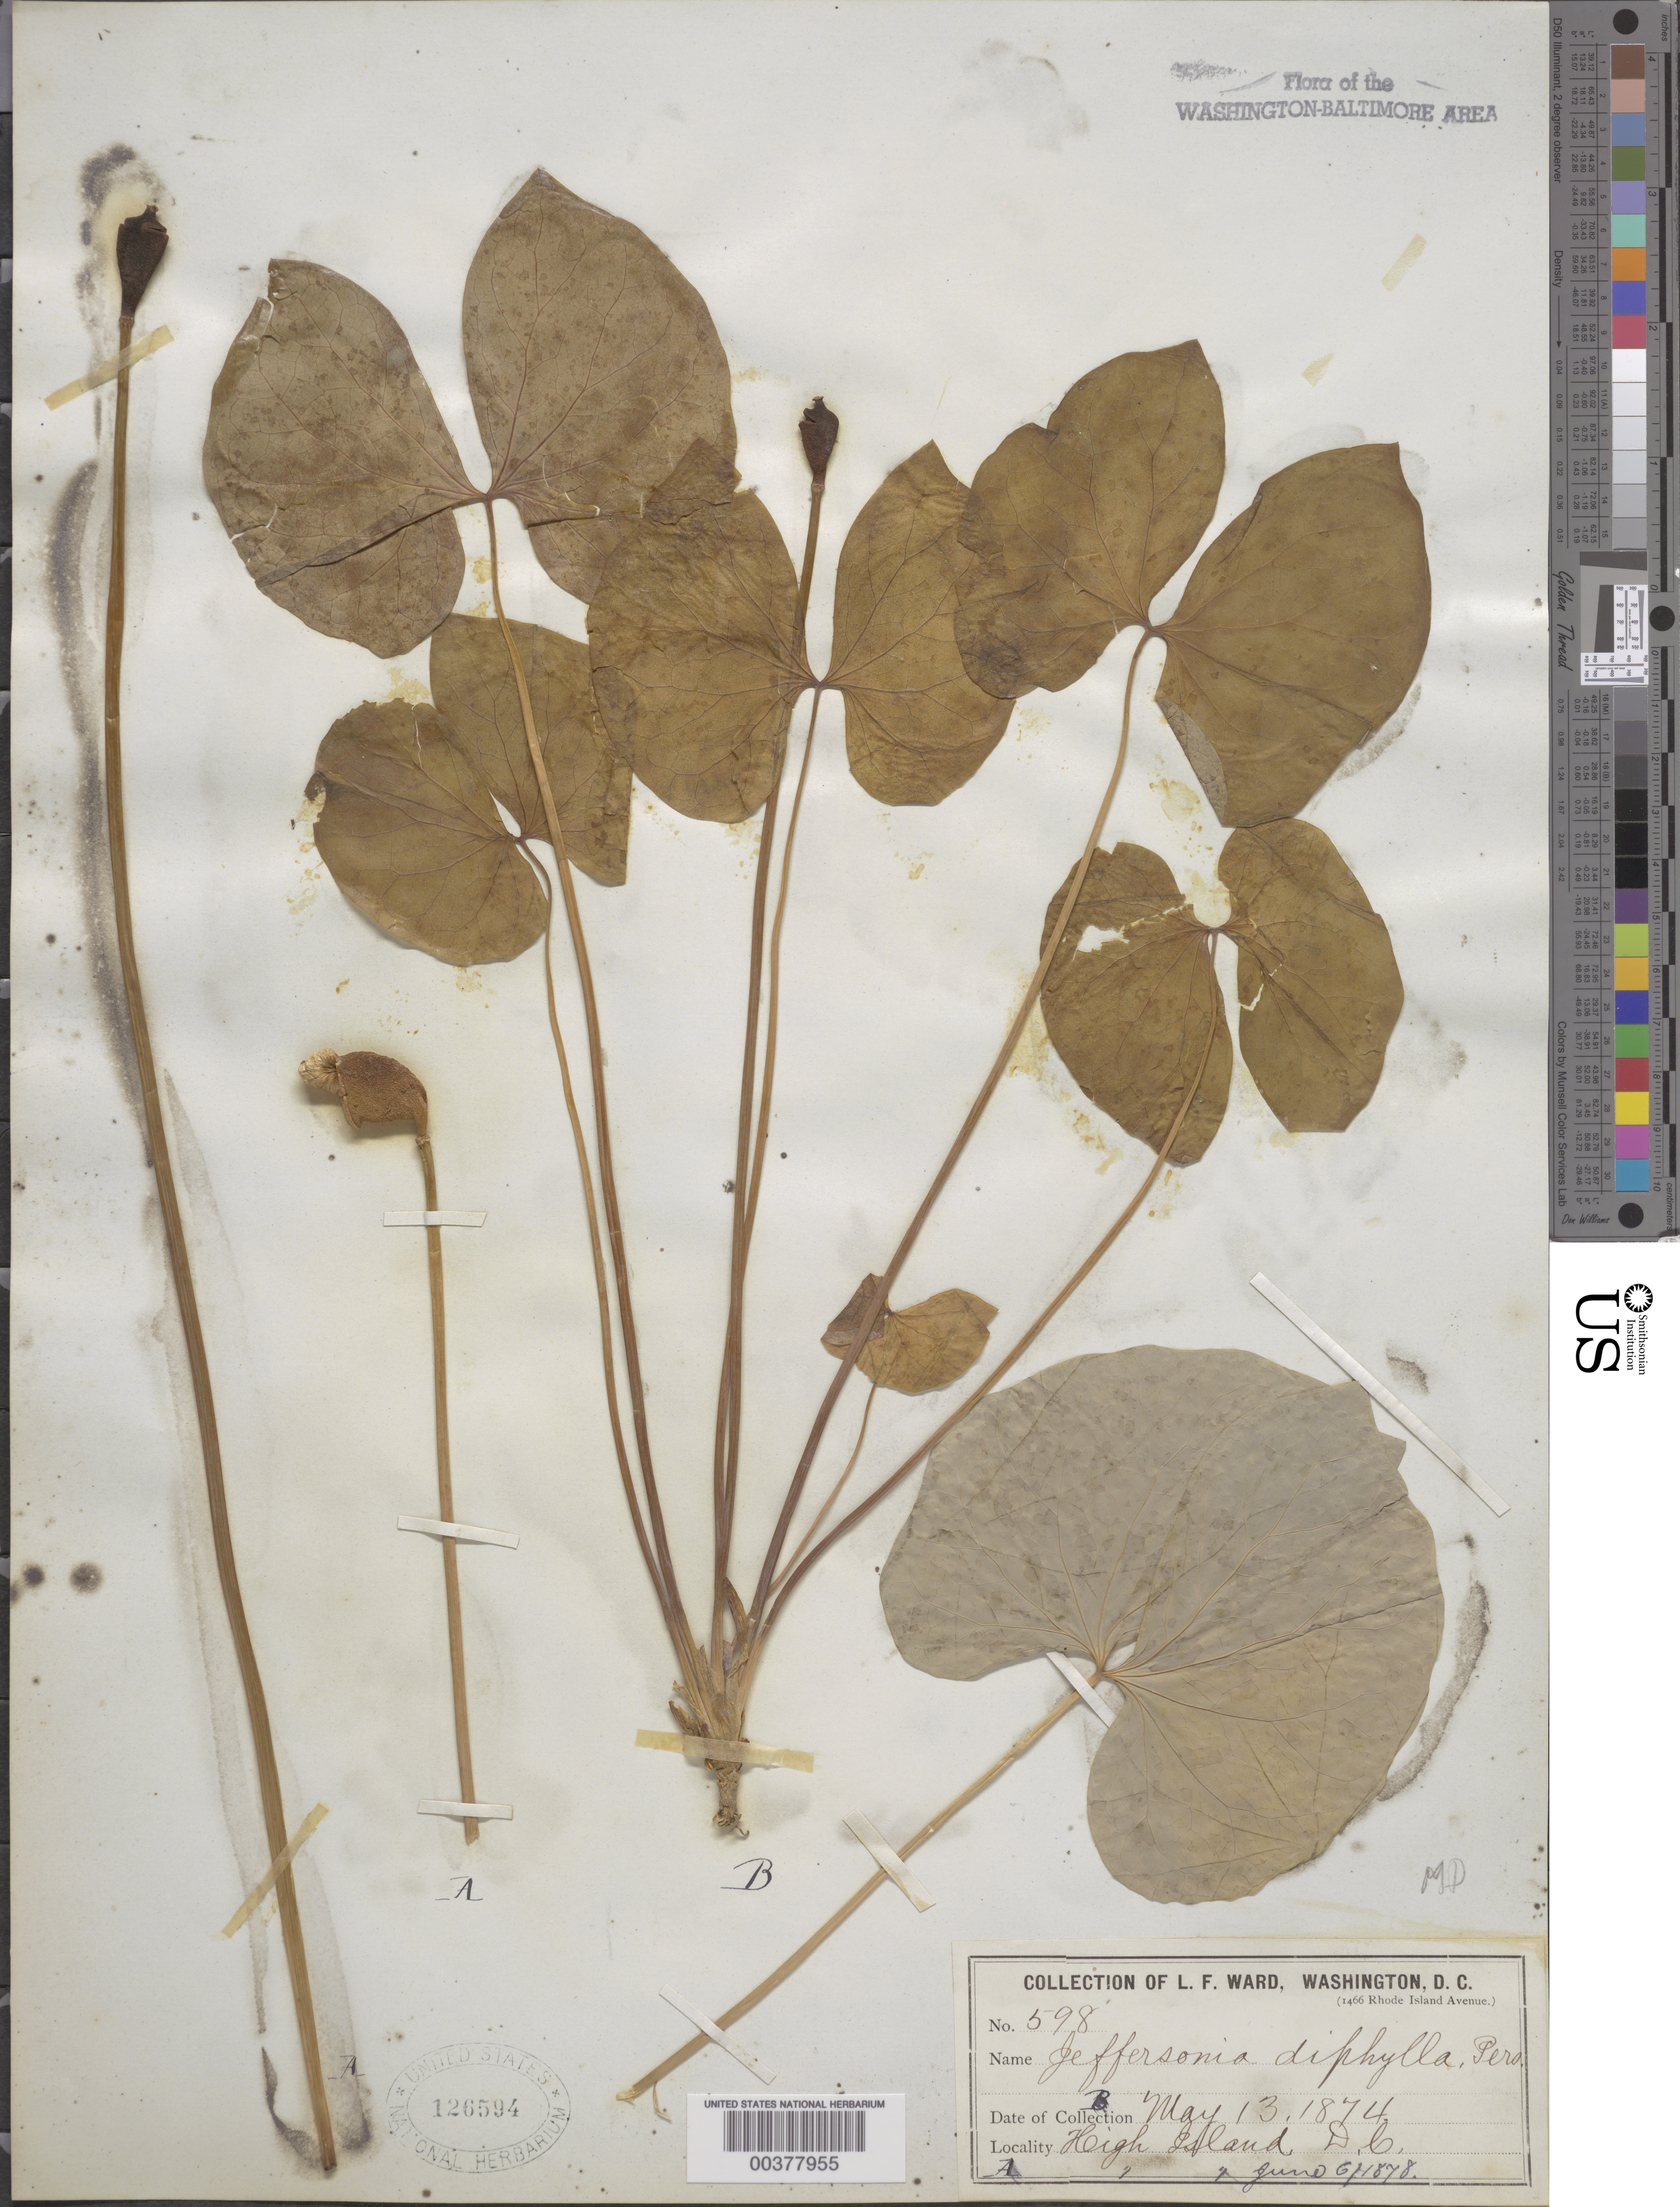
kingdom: Plantae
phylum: Tracheophyta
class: Magnoliopsida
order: Ranunculales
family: Berberidaceae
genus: Jeffersonia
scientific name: Jeffersonia diphylla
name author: (L.) Pers.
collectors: L. F. Ward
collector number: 598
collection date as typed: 13 May 1874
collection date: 1874-05-13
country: United States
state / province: Maryland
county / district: Montgomery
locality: High Island C. & O. Canal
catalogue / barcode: US 126594